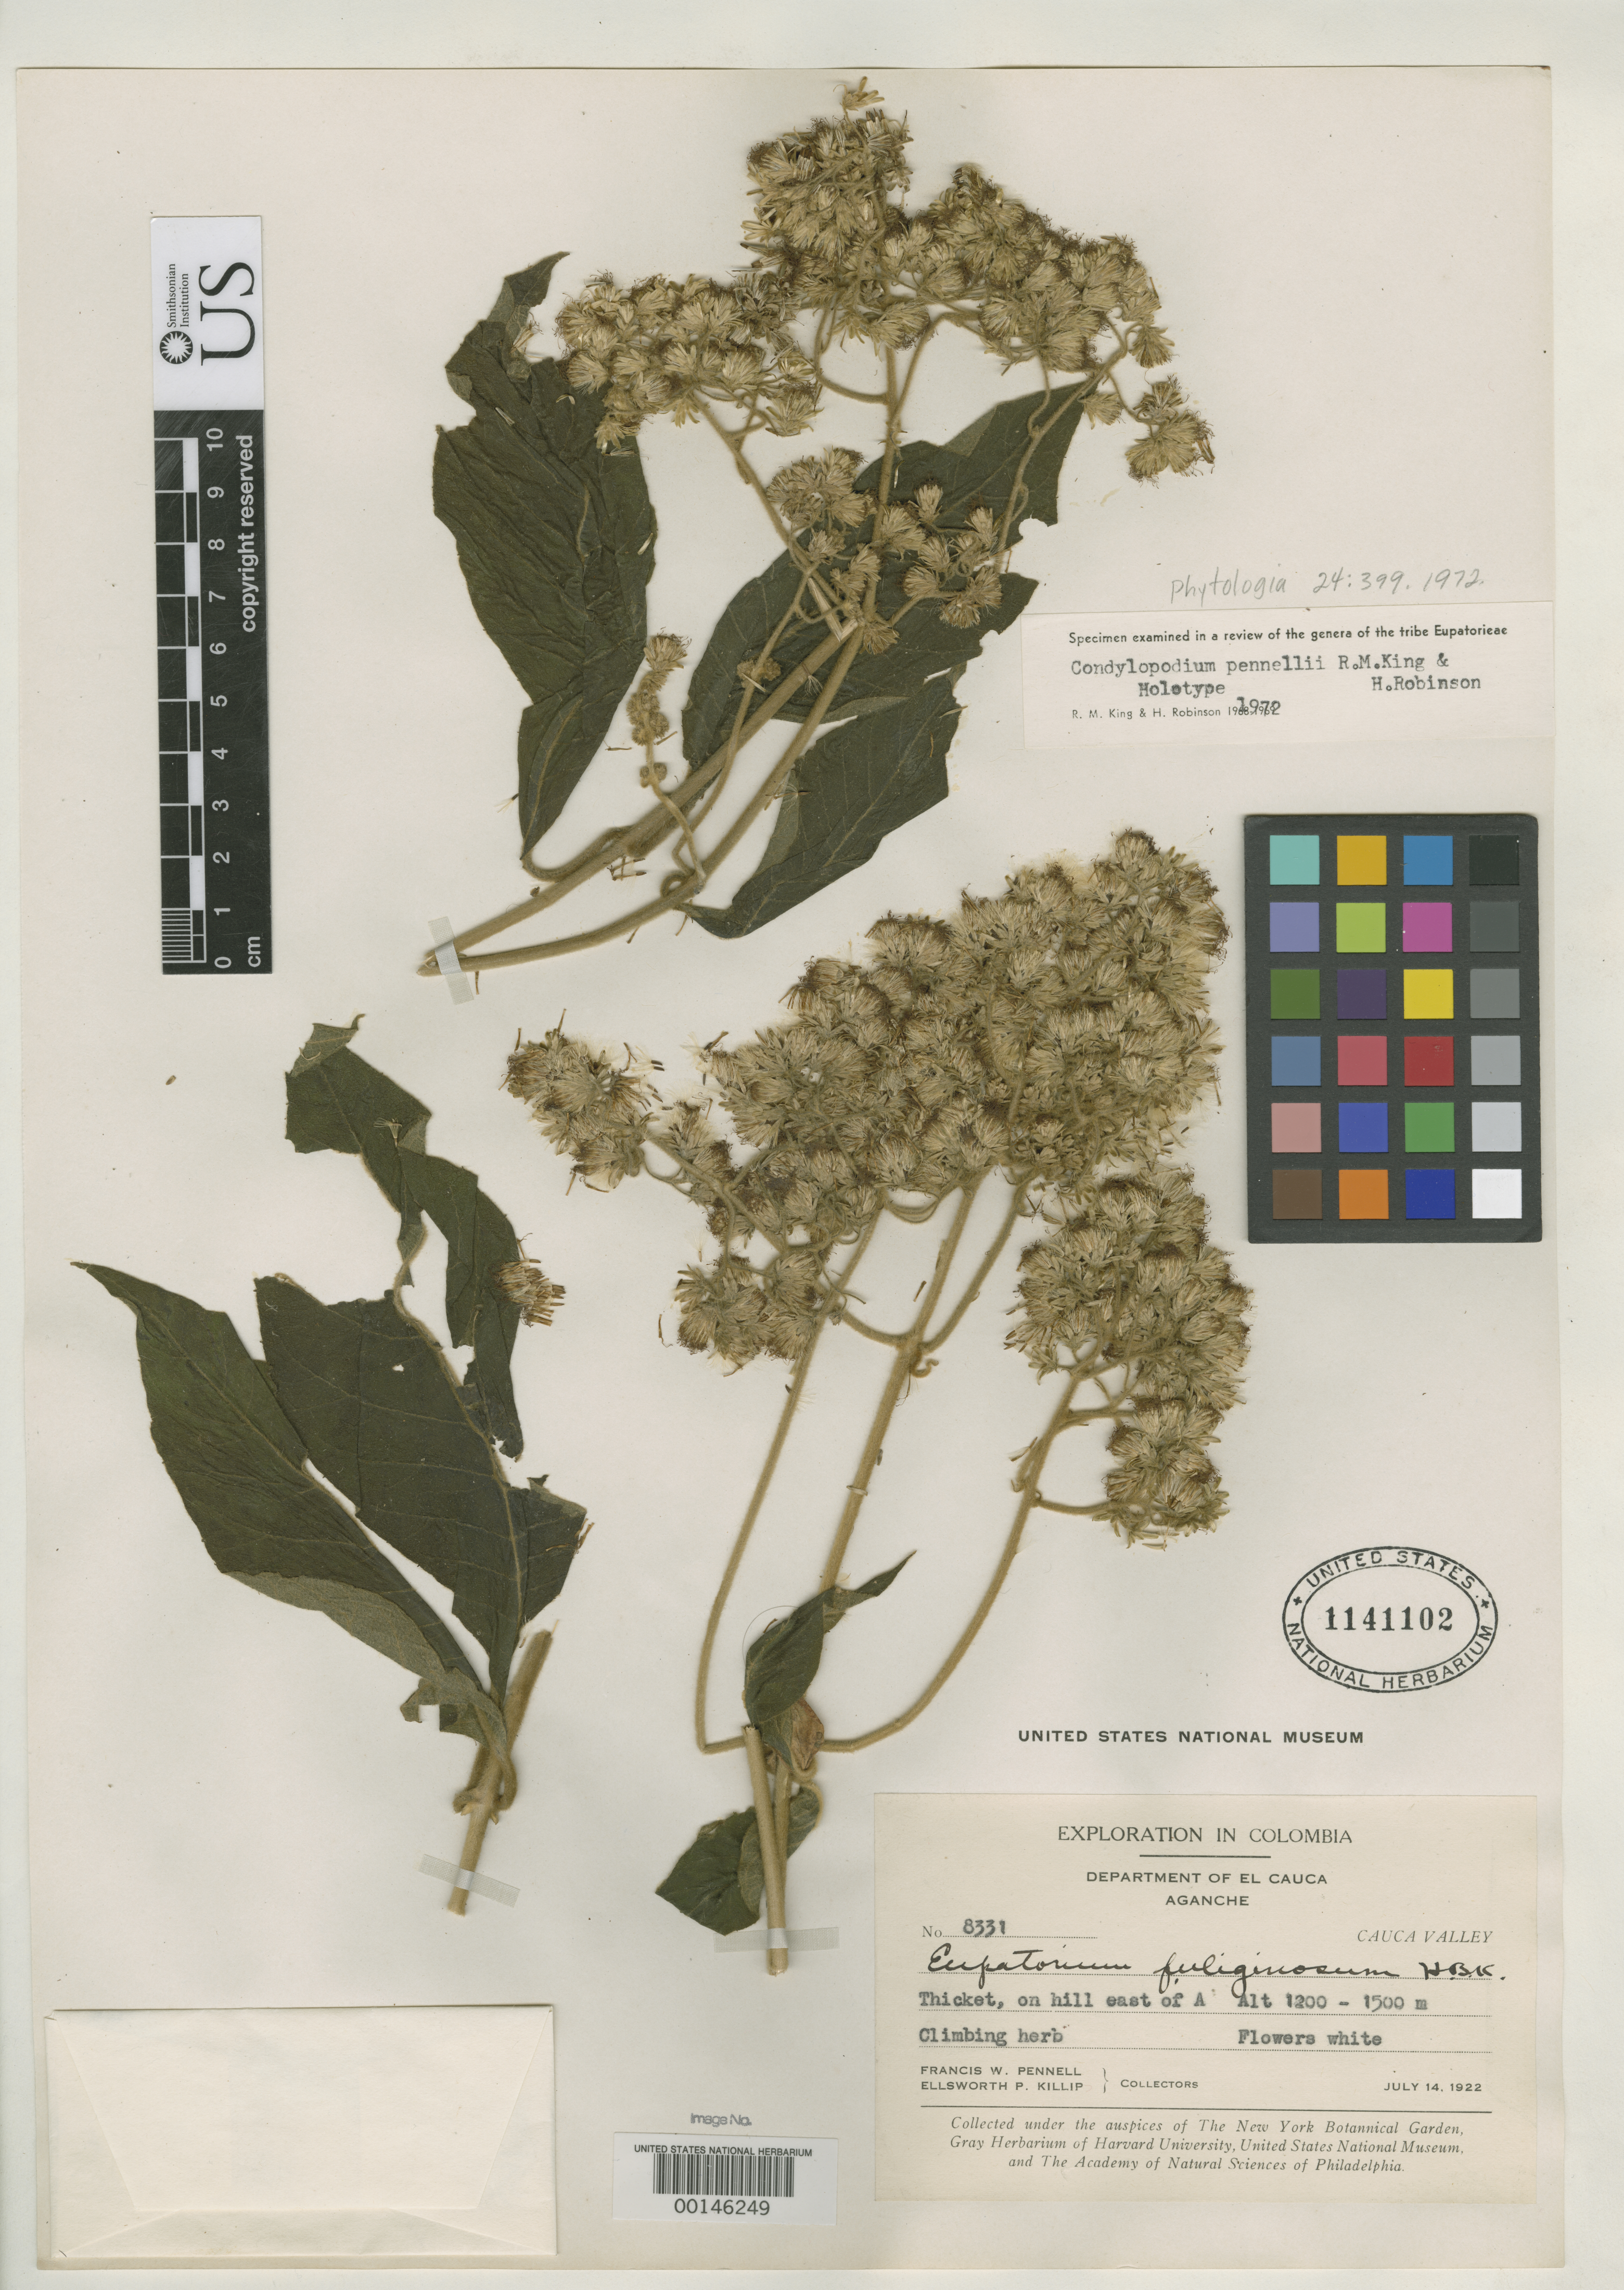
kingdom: Plantae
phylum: Tracheophyta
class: Magnoliopsida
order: Asterales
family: Asteraceae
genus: Condylopodium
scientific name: Condylopodium pennellii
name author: R.M. King & H. Rob.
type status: Holotype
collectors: F. W. Pennell & E. P. Killip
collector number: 8331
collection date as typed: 14 Jul 1922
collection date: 1922-07-14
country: Colombia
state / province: Cauca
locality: Aganche.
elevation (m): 1200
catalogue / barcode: US 1141102